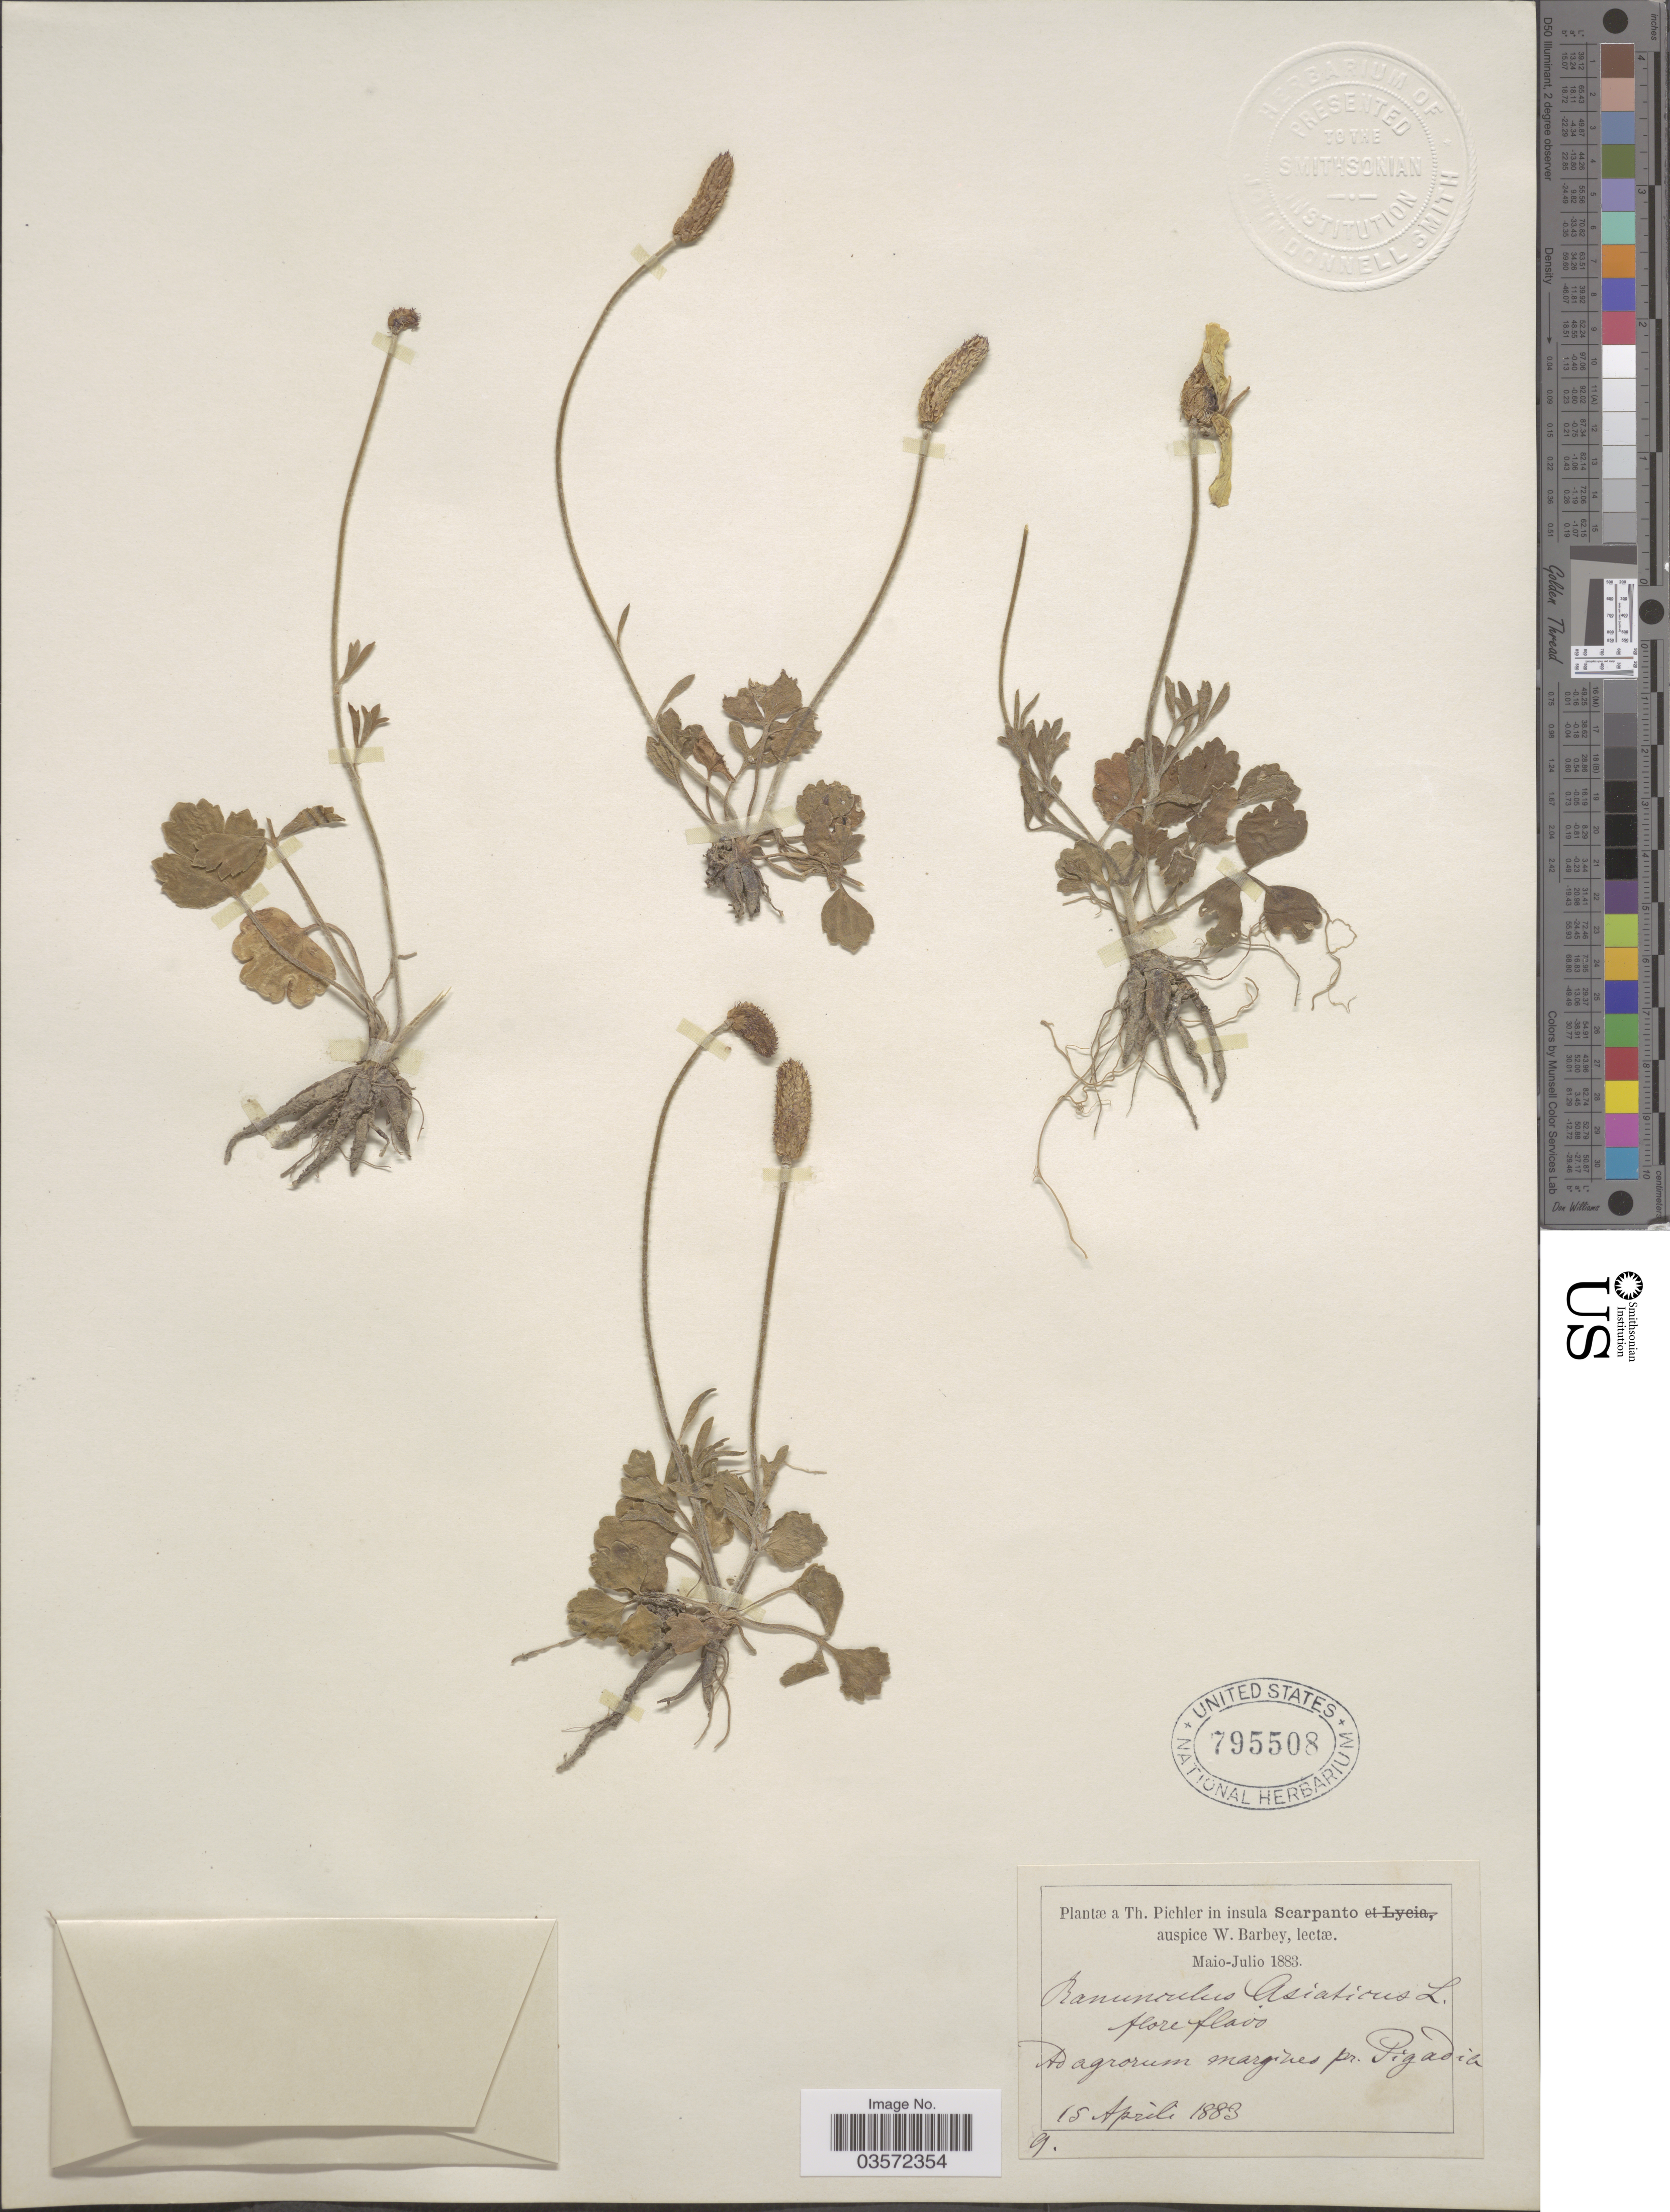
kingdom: Plantae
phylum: Tracheophyta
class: Magnoliopsida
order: Ranunculales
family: Ranunculaceae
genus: Ranunculus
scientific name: Ranunculus asiaticus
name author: L.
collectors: T. Pichler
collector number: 9?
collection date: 1883-04-15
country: Greece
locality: In insula Scarpanto. Ad agrorum margines pr. Pigadia.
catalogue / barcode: US 795508